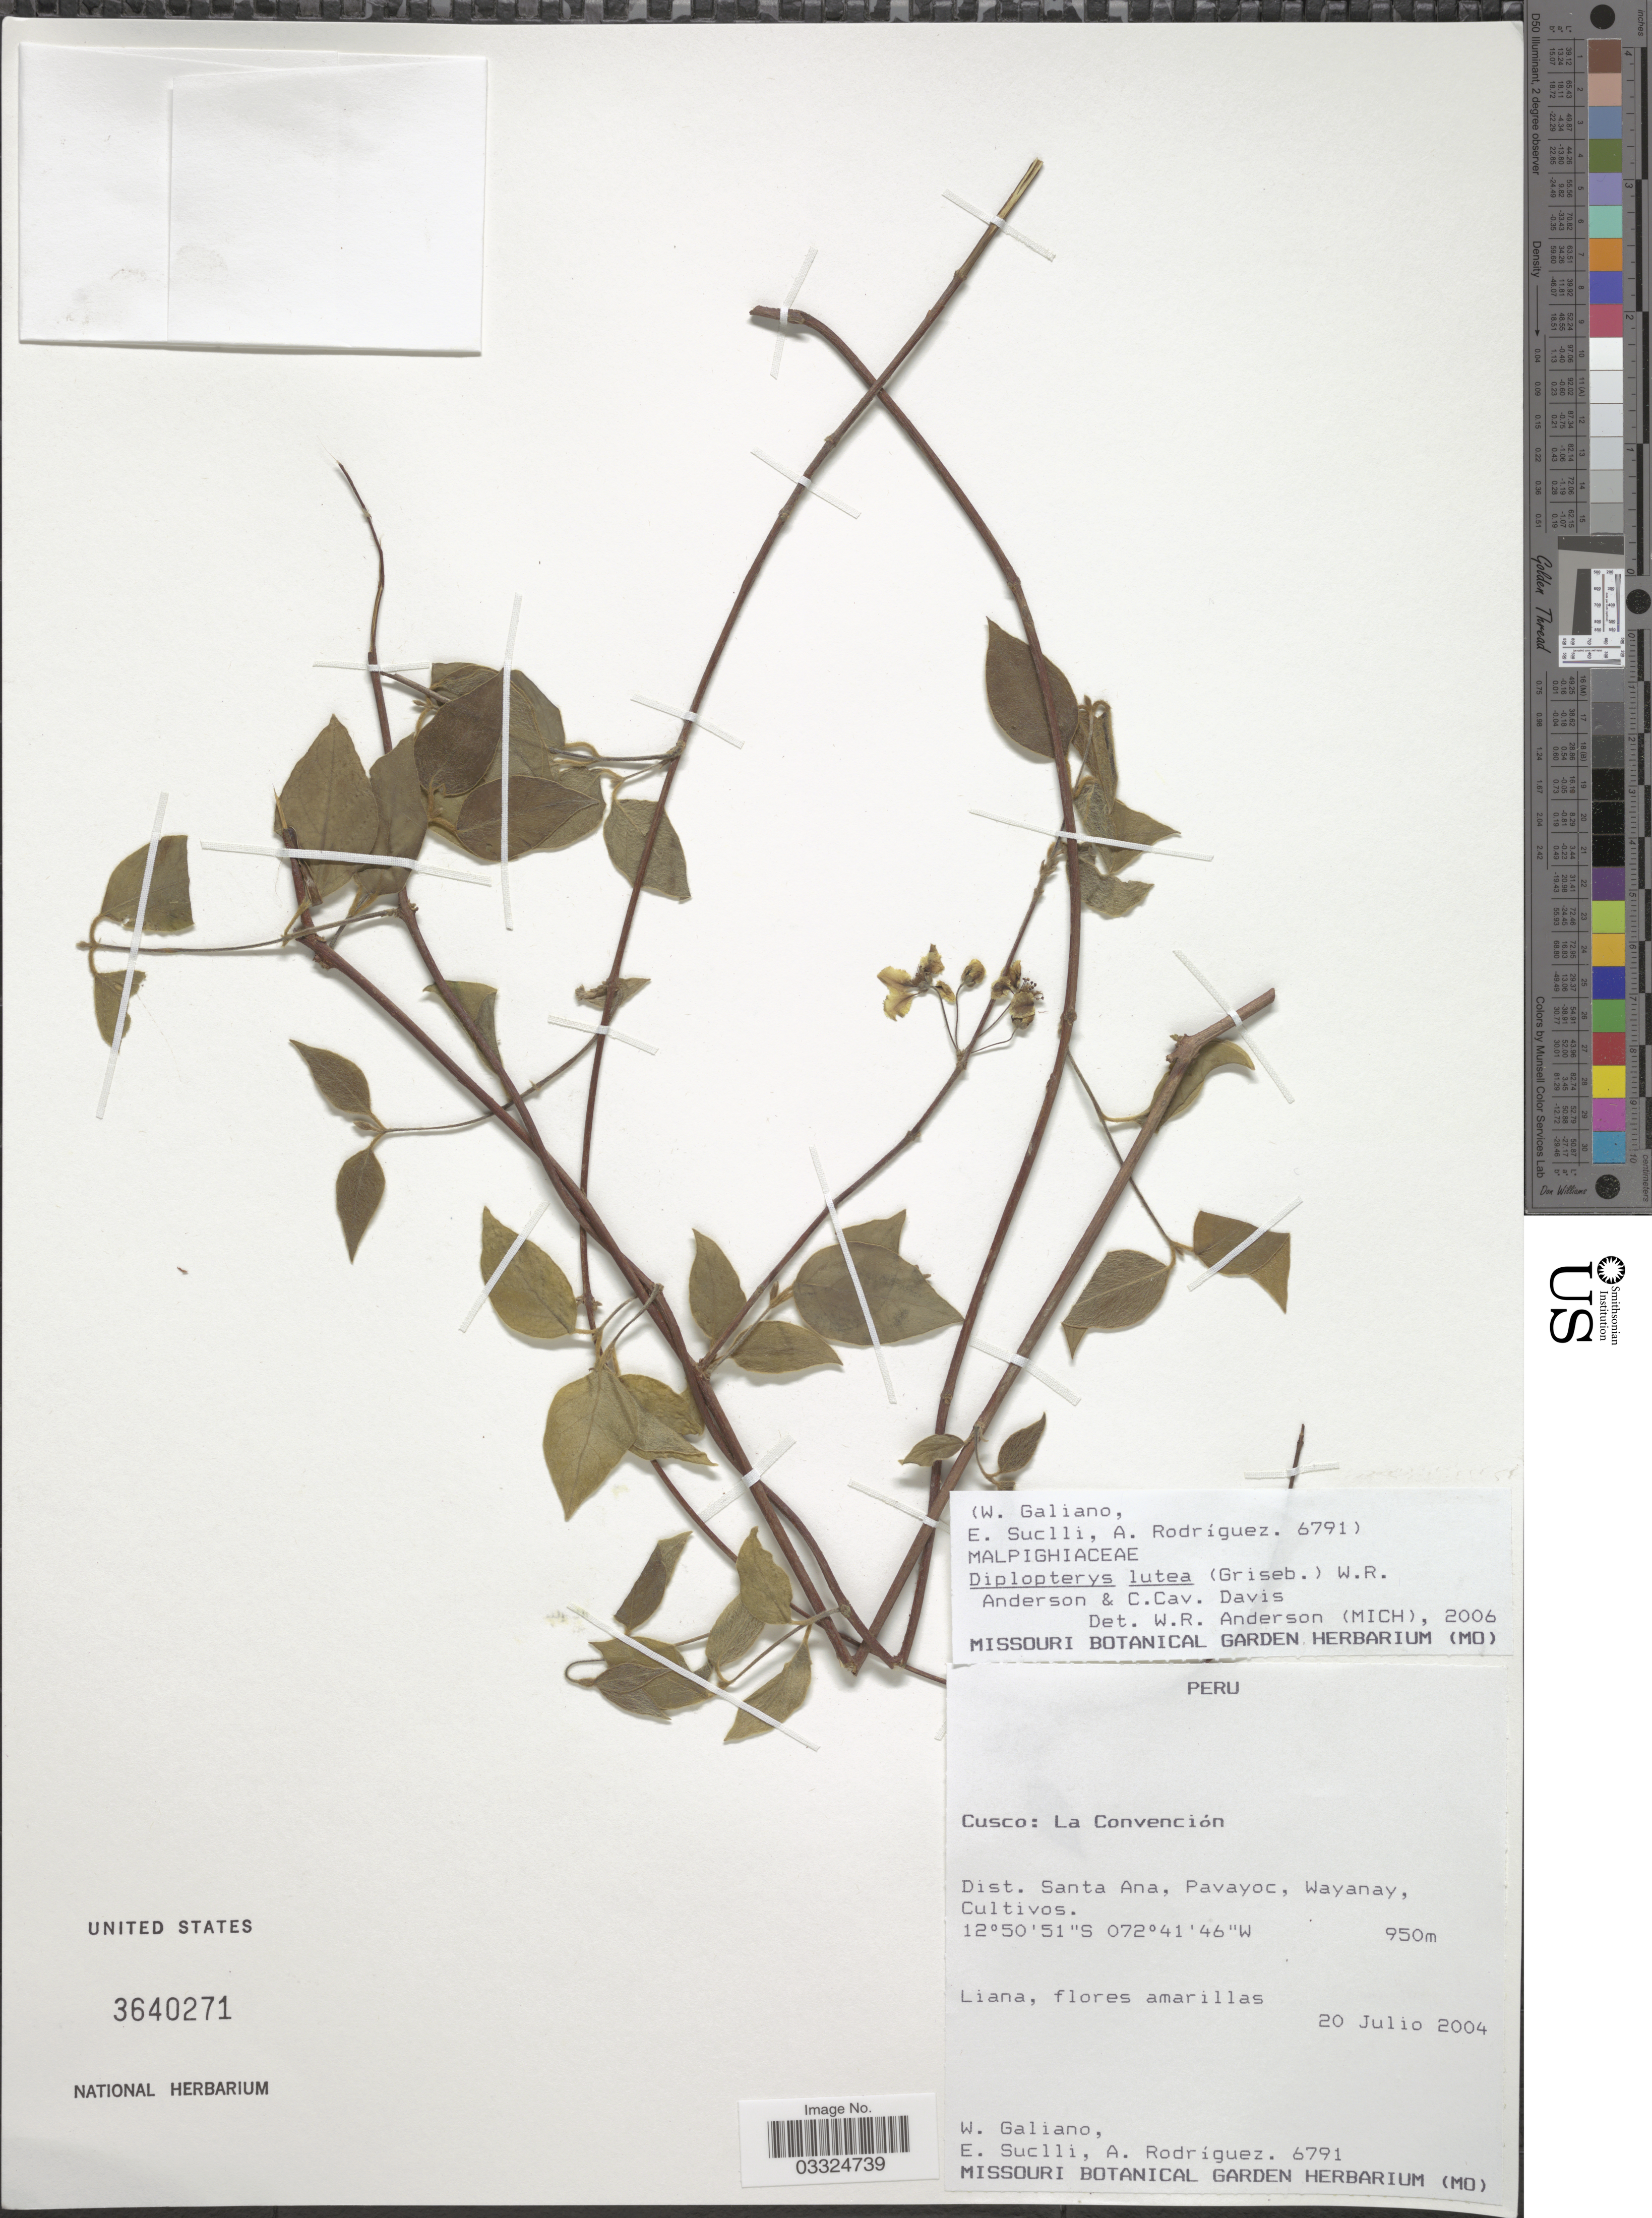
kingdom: Plantae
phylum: Tracheophyta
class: Magnoliopsida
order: Malpighiales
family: Malpighiaceae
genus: Diplopterys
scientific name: Diplopterys lutea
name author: (Griseb.) W.R. Anderson & C. Davis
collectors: W. Galiano, E. Suclli & A. Rodriguez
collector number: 6791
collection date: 2004-07-20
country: Peru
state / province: Cusco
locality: La Convención. Dist. Santa Ana, Pavayoc, Wayanay.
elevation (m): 950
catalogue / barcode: US 3640271